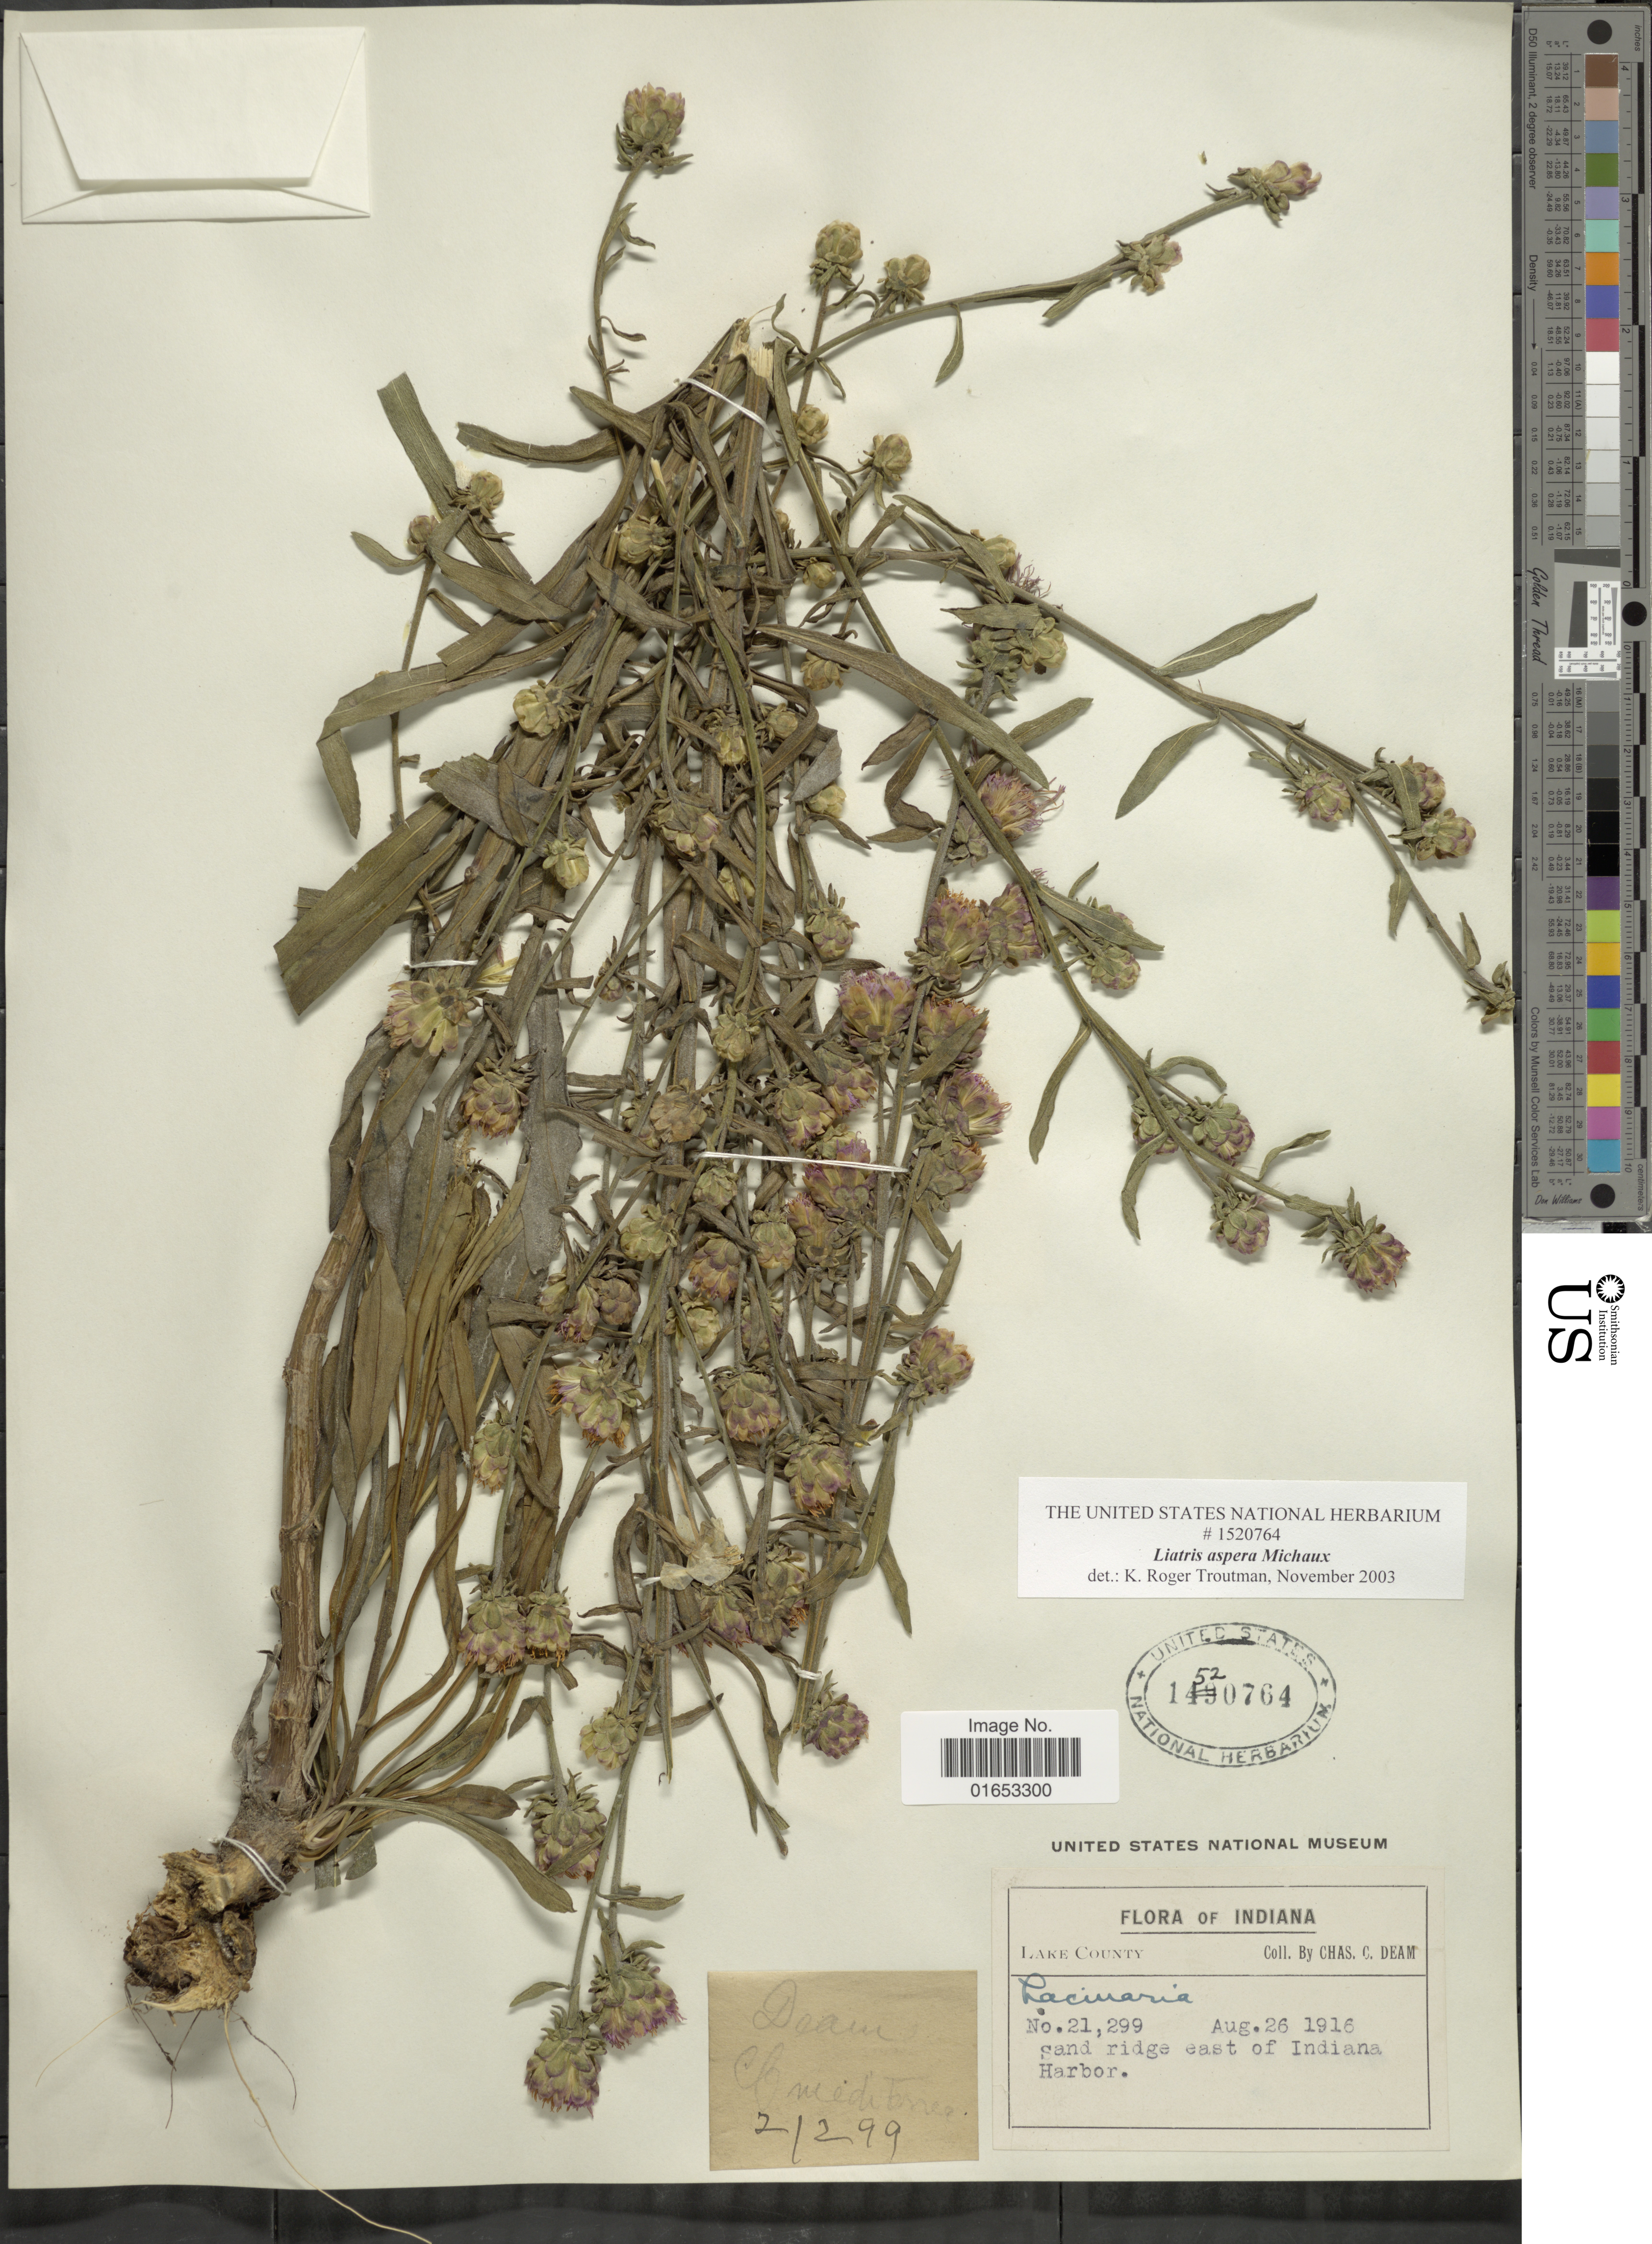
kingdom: Plantae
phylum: Tracheophyta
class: Magnoliopsida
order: Asterales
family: Asteraceae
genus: Liatris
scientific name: Liatris aspera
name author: Michx.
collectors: C. C. Deam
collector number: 21299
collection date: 1916-08-26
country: United States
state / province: Indiana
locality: Lake County, Sand ridge east of Indiana Harbor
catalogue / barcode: US 1520764